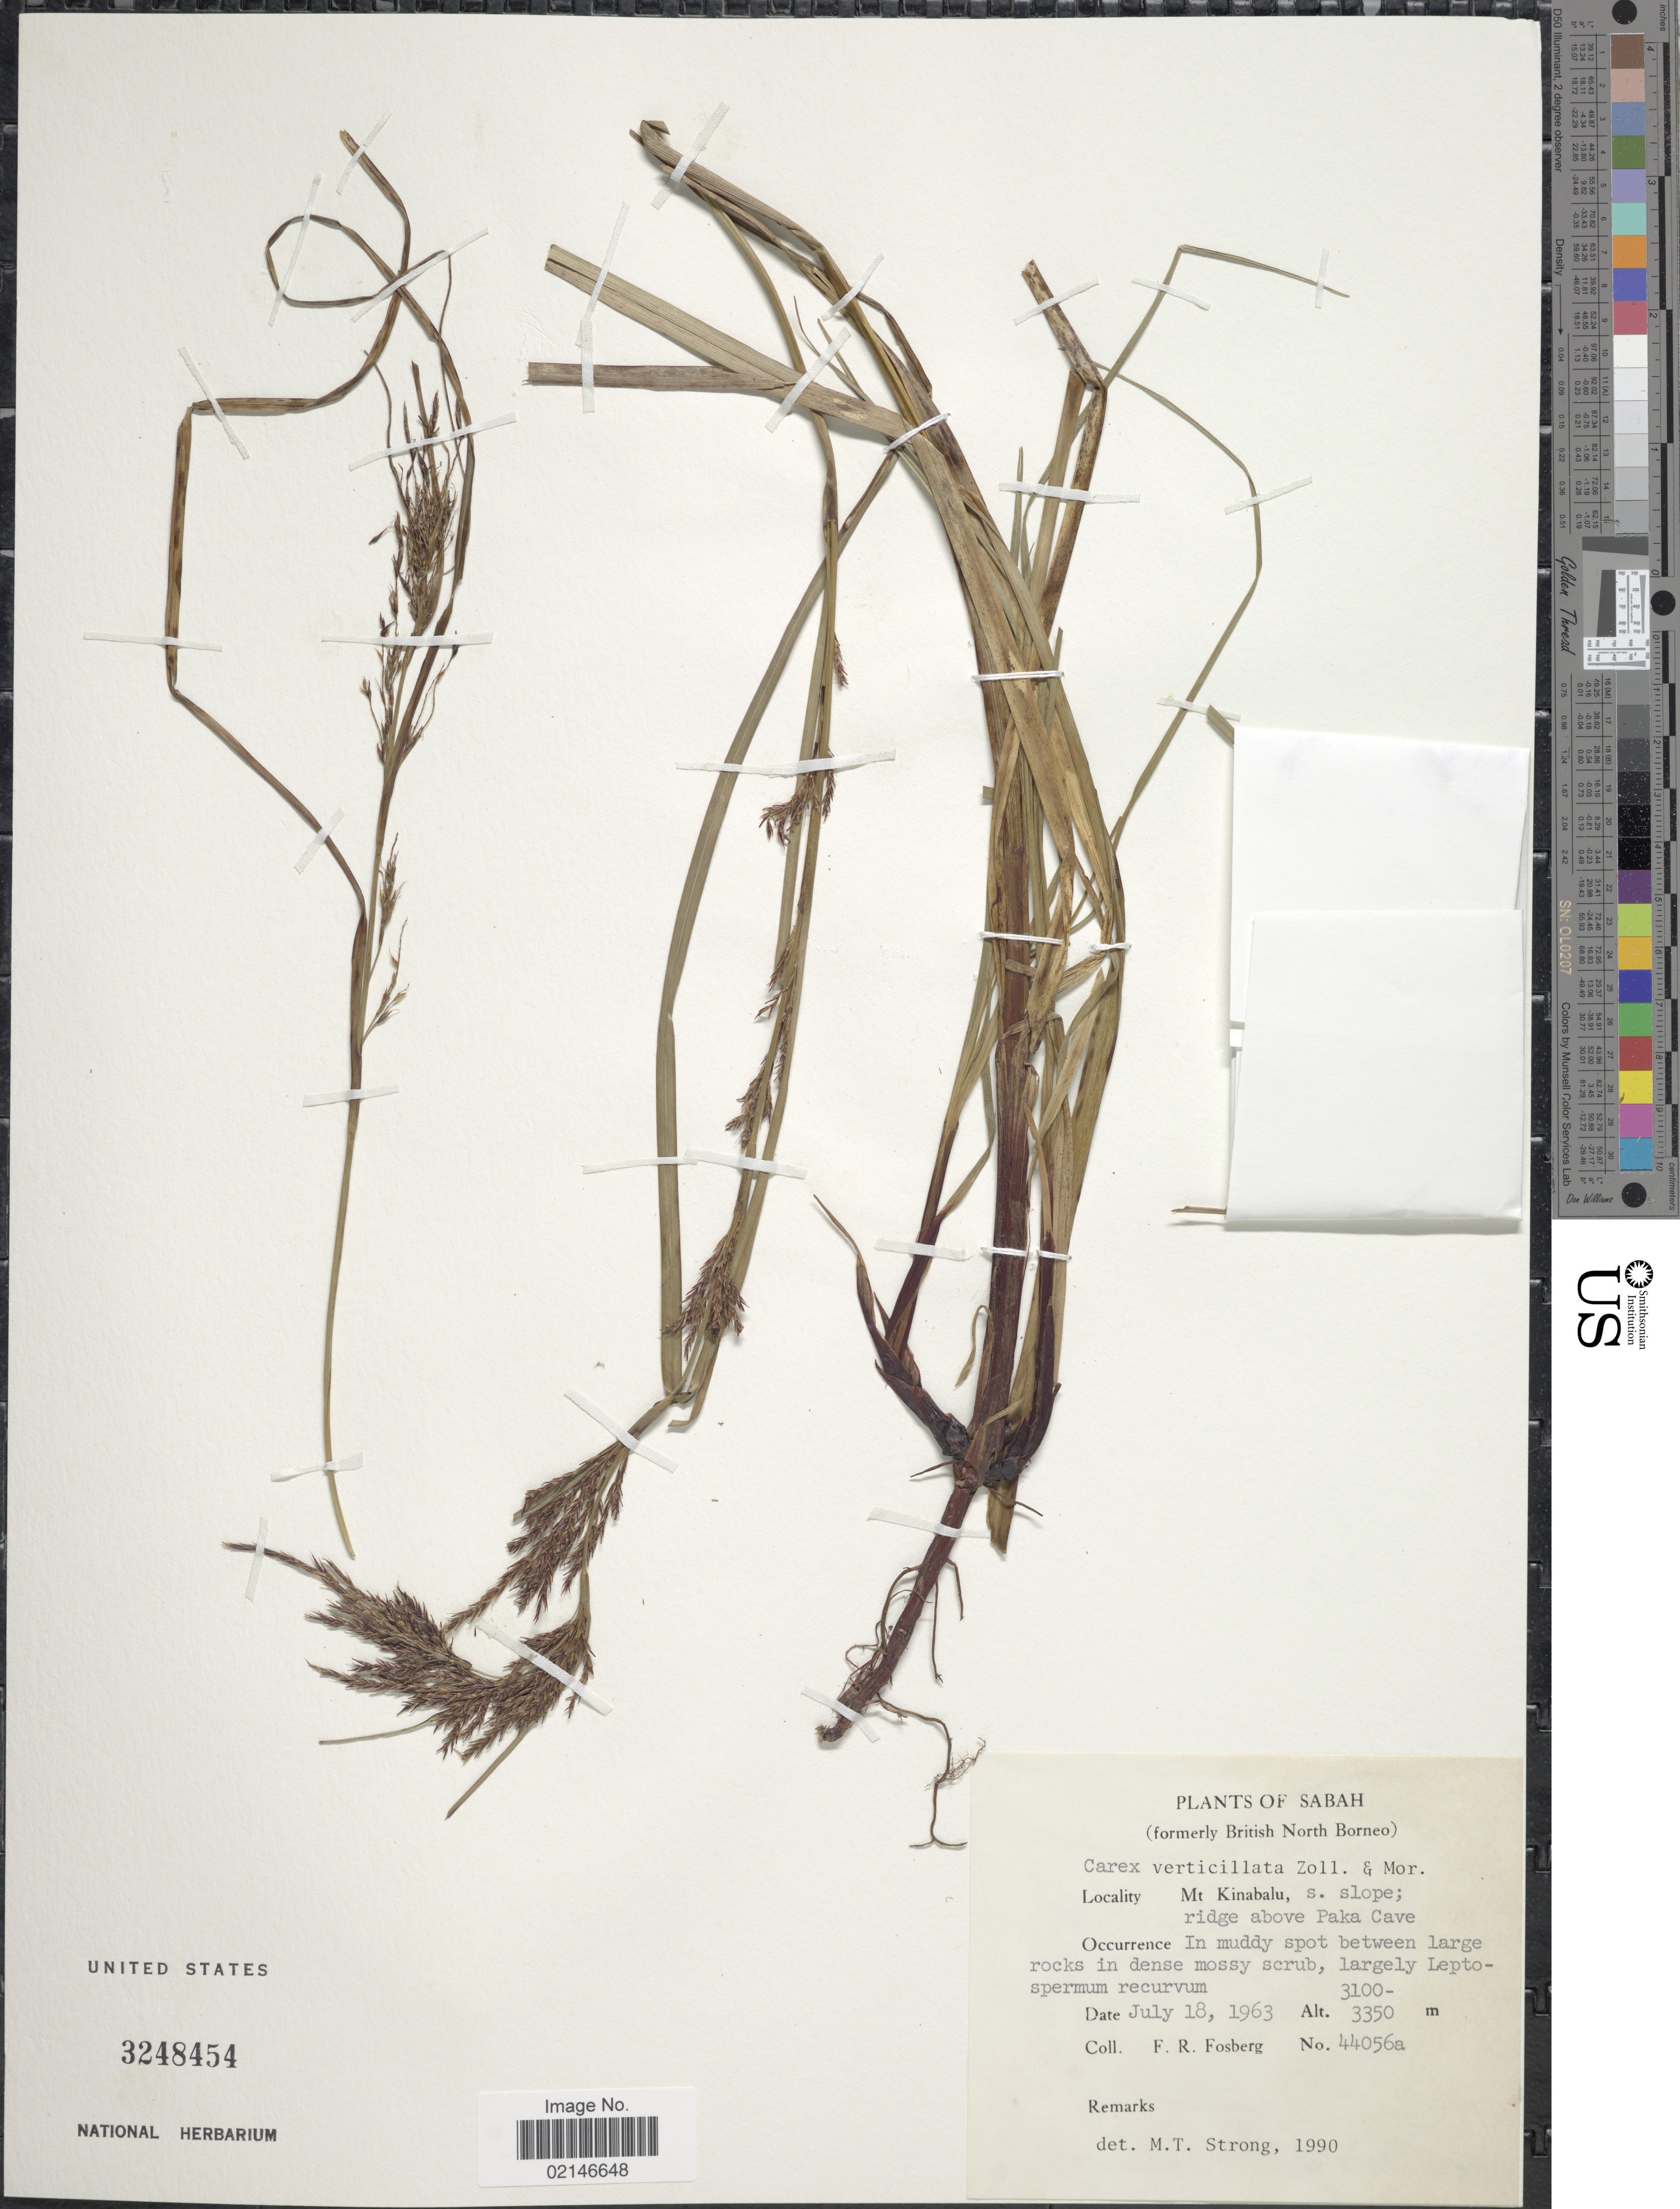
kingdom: Plantae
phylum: Tracheophyta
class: Liliopsida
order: Poales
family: Cyperaceae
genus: Carex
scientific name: Carex verticillata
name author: Zoll. & Moritzi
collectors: F. R. Fosberg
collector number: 44056a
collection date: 1963-07-18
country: Malaysia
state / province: Sabah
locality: (formerly British North Borneo) Mt. Kinabalu, s. slope; ridge above Paka Cave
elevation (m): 3100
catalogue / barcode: US 3248454